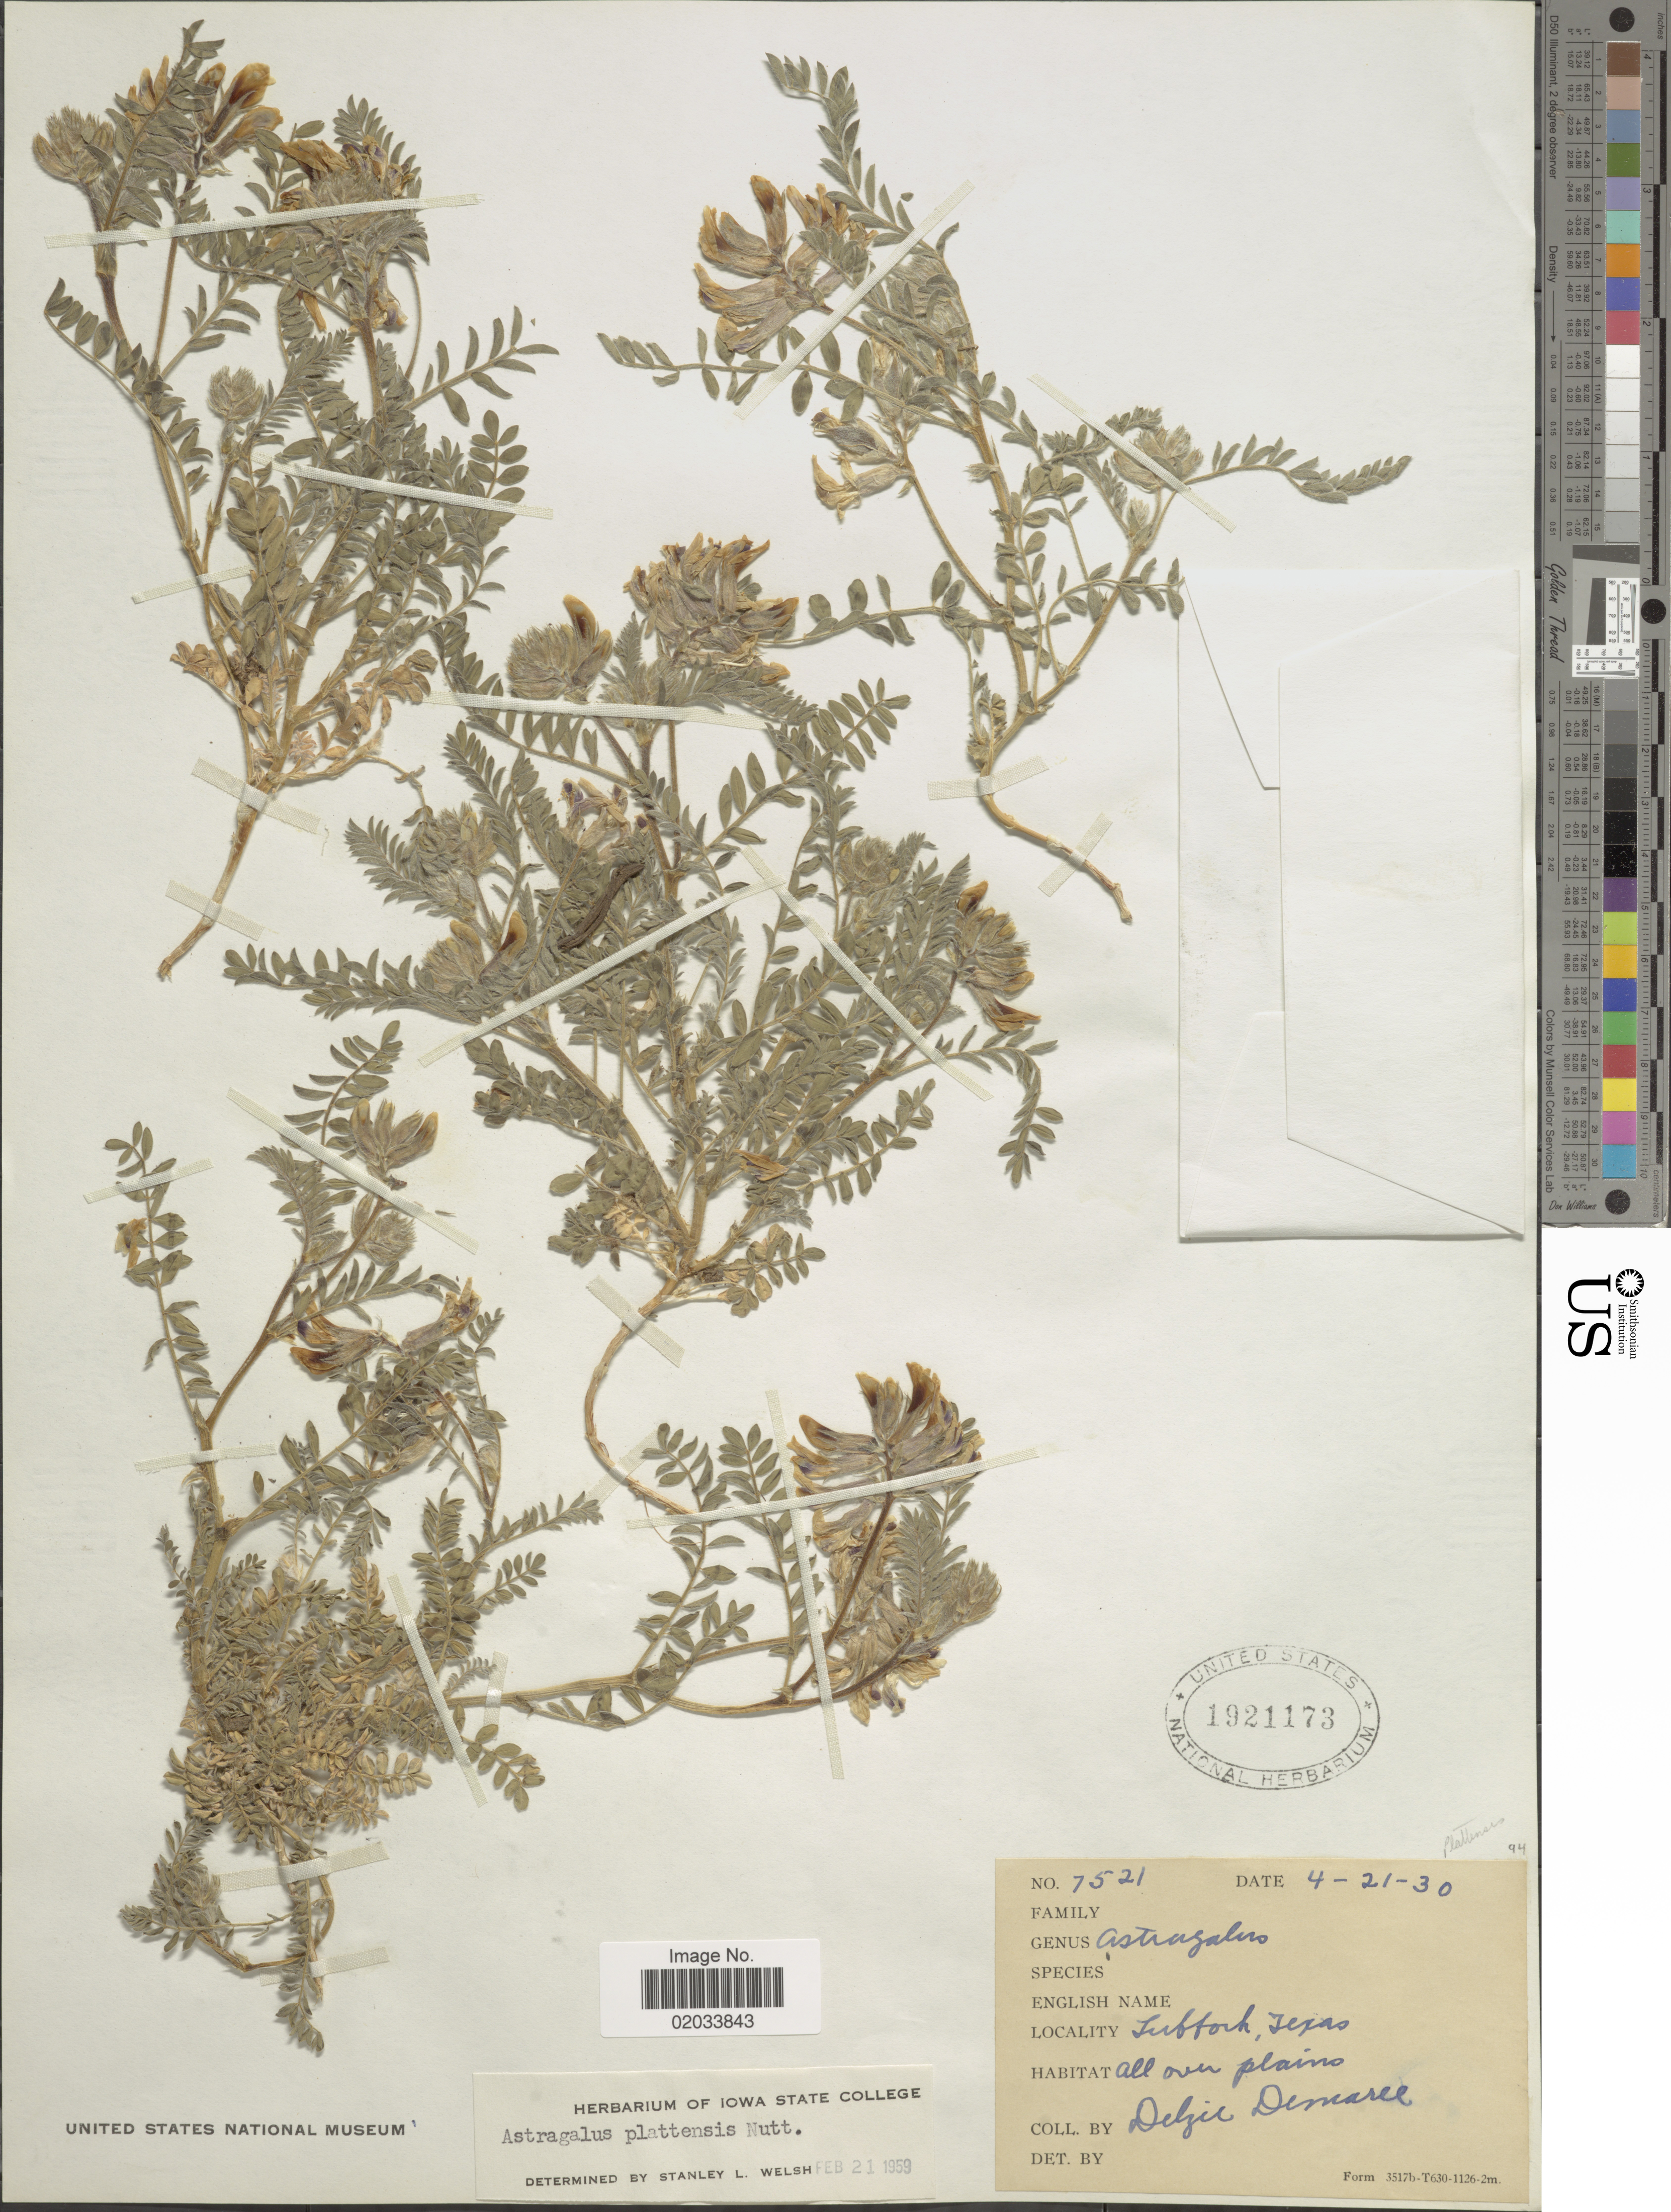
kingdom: Plantae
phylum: Tracheophyta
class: Magnoliopsida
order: Fabales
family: Fabaceae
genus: Astragalus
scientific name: Astragalus plattensis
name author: Nutt. ex Torr. & A. Gray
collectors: D. Demaree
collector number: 7521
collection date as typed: Transcribed d/m/y: 21/4/30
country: United States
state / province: Texas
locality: Lubbock, all over plains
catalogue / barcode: US 1921173